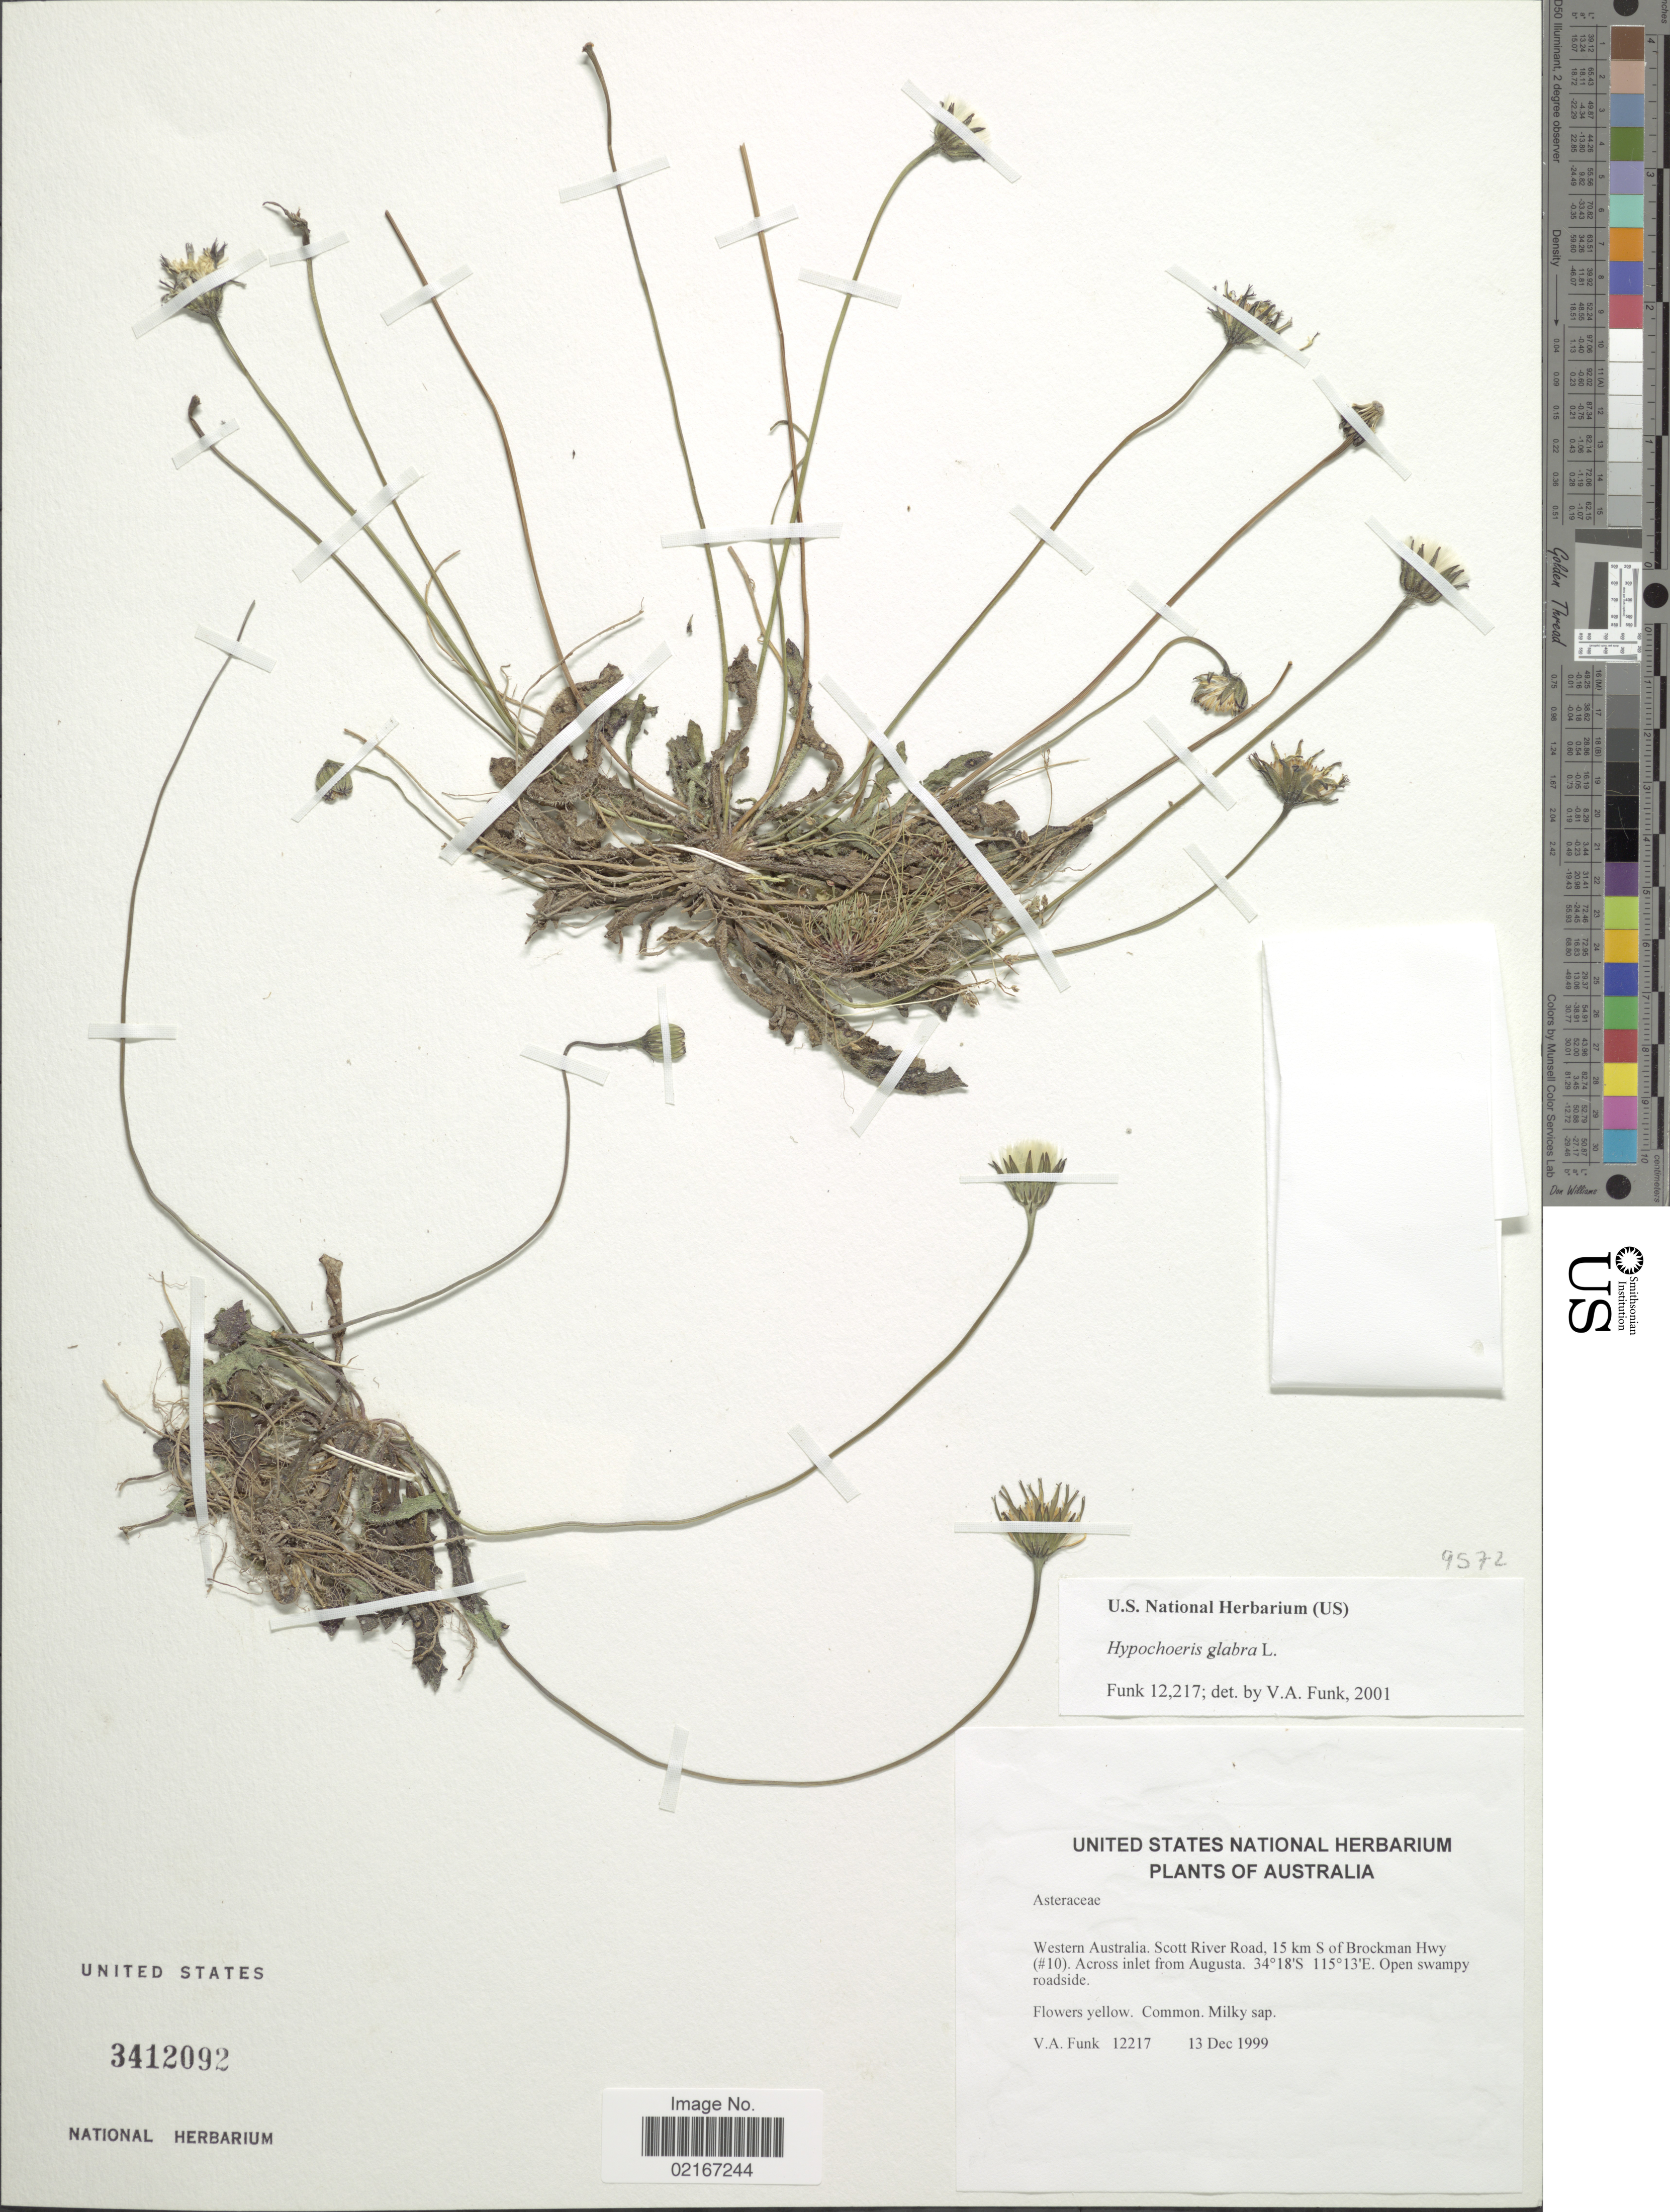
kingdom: Plantae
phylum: Tracheophyta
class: Magnoliopsida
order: Asterales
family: Asteraceae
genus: Leontodon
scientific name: Leontodon saxatilis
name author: Lam.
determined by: Mailhos, Ary, (MVFA), Universidad de la Republica (URUGUAY)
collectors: V. Funk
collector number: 12217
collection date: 1999-12-13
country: Australia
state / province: Western Australia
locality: Scott River Road, 15 km S of Brockman HWy (#10), across inlet from Augusta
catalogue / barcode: US 3412092